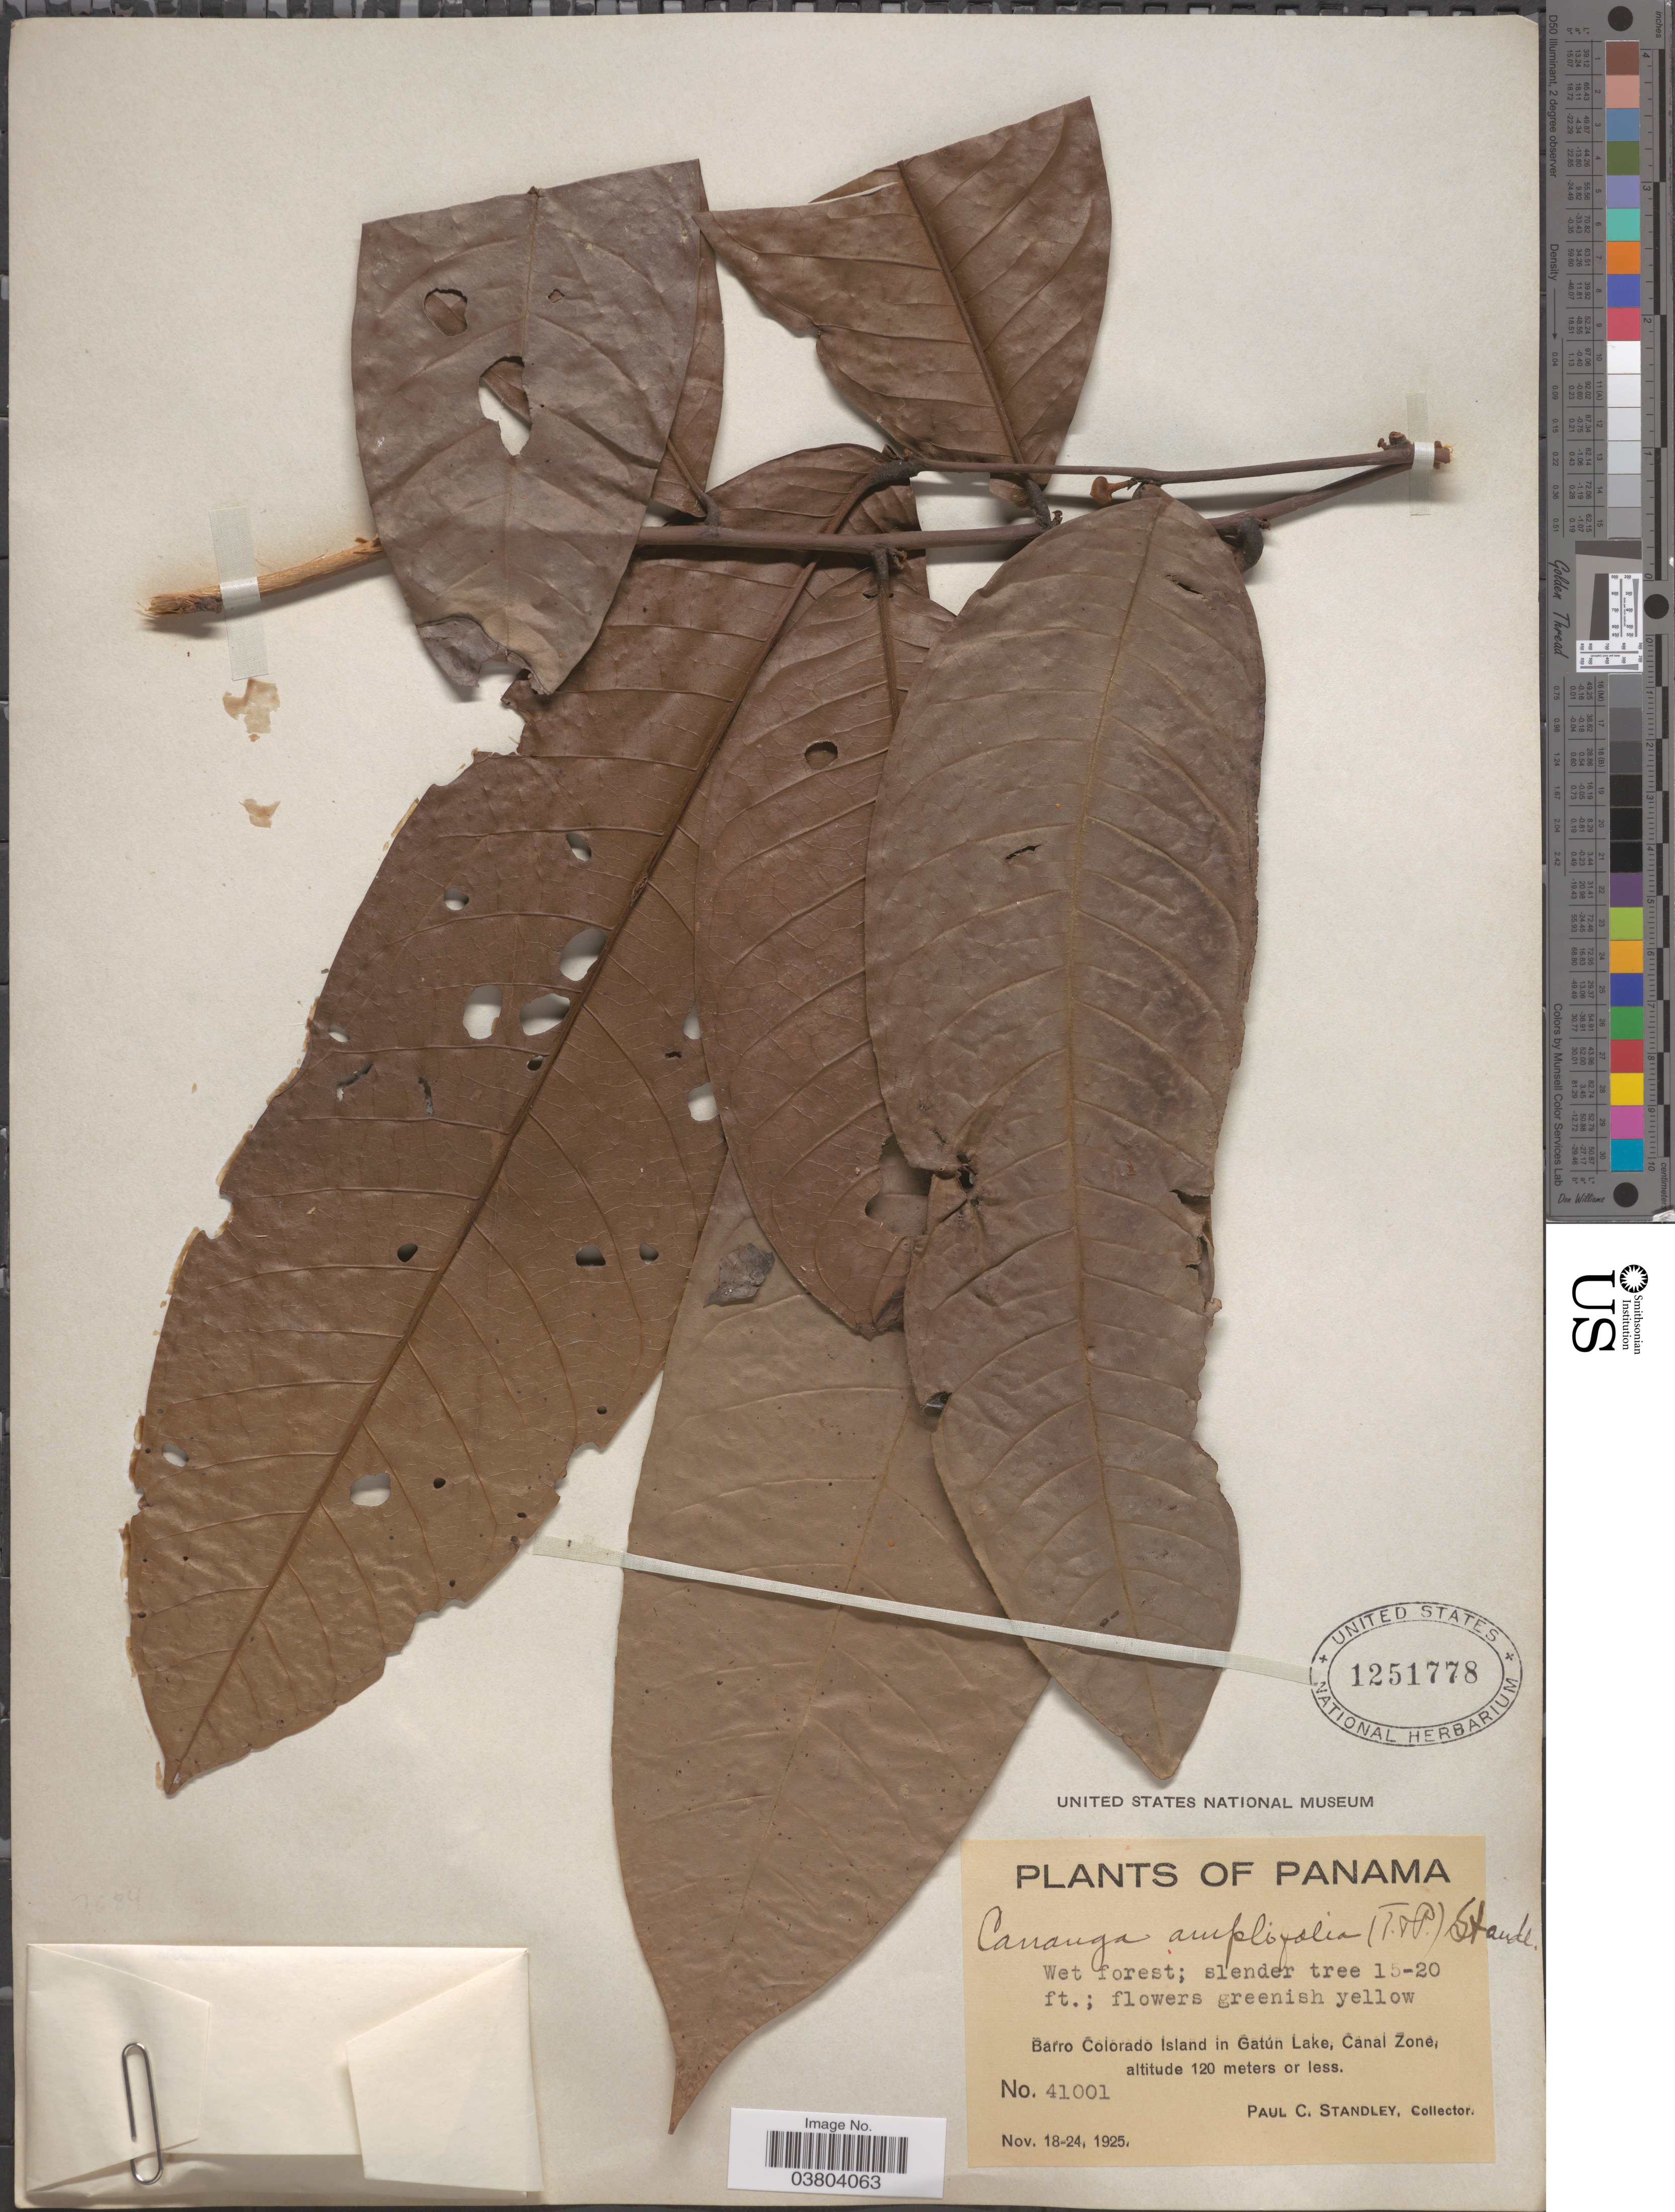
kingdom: Plantae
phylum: Tracheophyta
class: Magnoliopsida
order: Magnoliales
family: Annonaceae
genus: Cananga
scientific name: Cananga amplifolia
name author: (T. P.) Standl.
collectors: P. C. Standley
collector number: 41001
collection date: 1925-11-18/1925-11-24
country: Panama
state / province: Panamá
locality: Barro Colorado Island in Gatún Lake, Canal Zone.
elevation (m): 120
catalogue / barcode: US 1251778